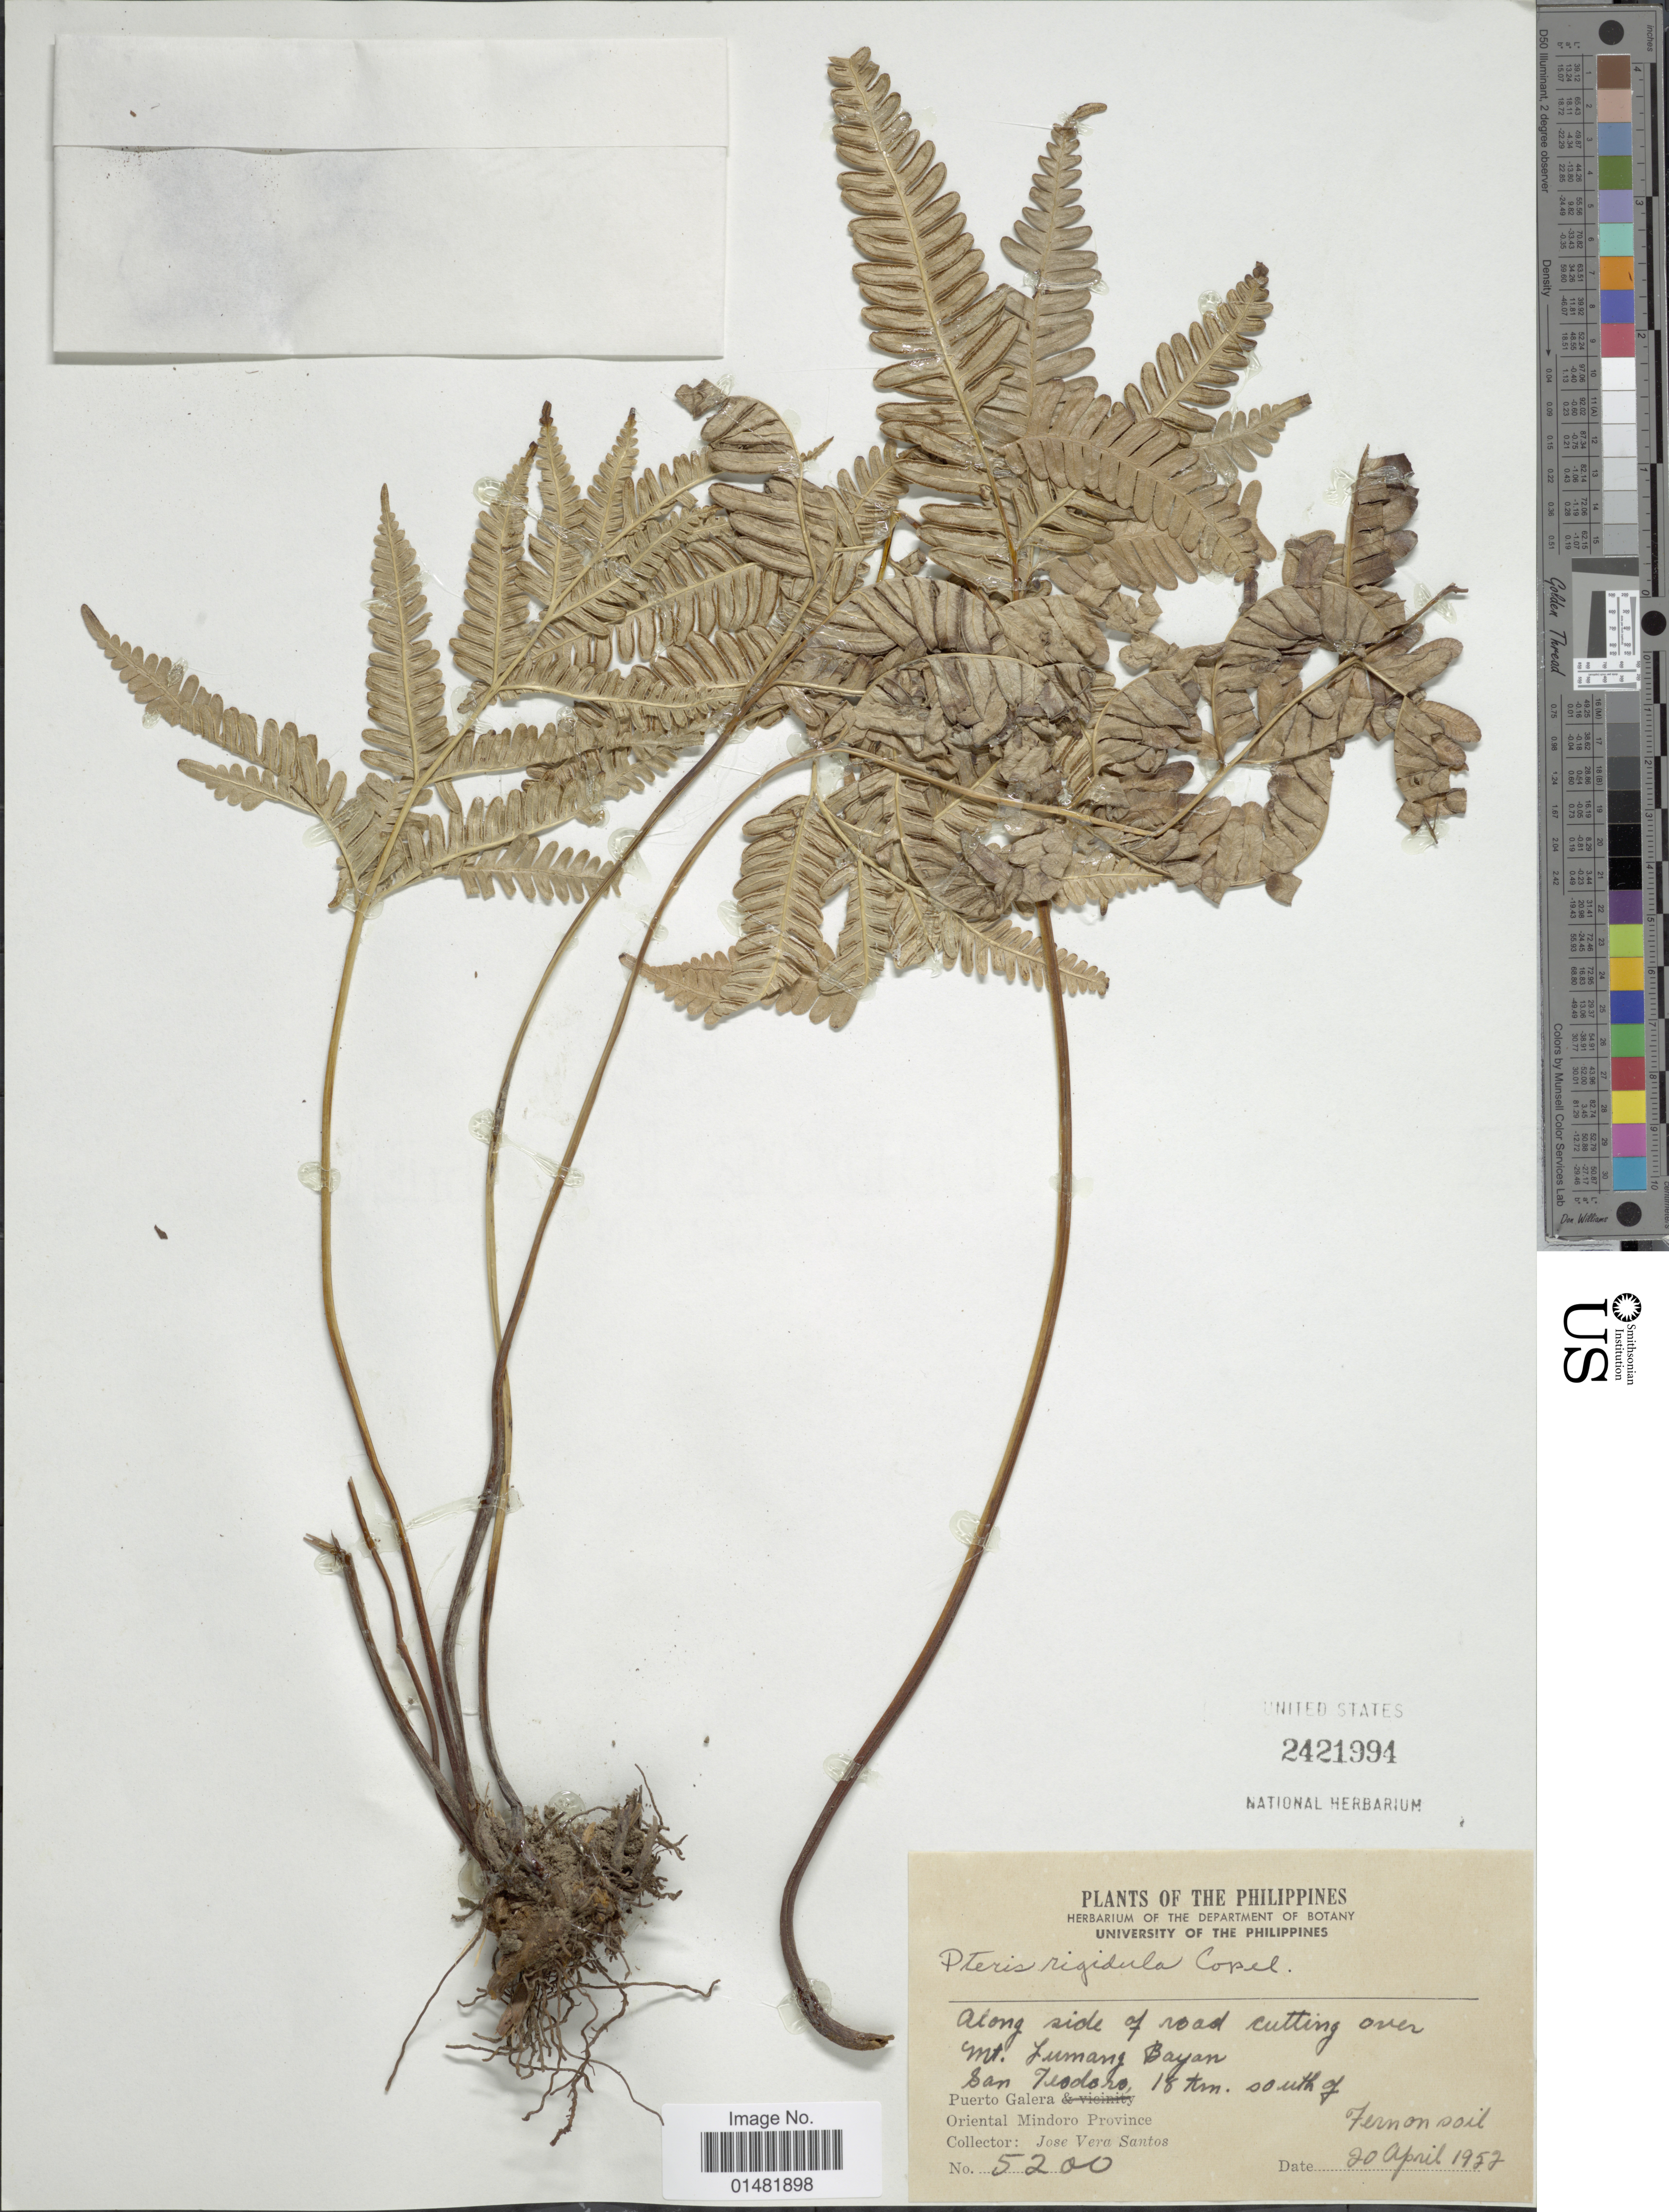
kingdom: Plantae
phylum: Tracheophyta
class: Polypodiopsida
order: Polypodiales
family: Pteridaceae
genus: Pteris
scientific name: Pteris rigidia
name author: Bir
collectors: J. V. Santos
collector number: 5200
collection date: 1957-04-20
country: Philippines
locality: Along side of road cutting over Mt. Lumang Bayan, San Teodoro, 18 km. south of Puerto Galera, Oriental Mindoro Province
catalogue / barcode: US 2421994